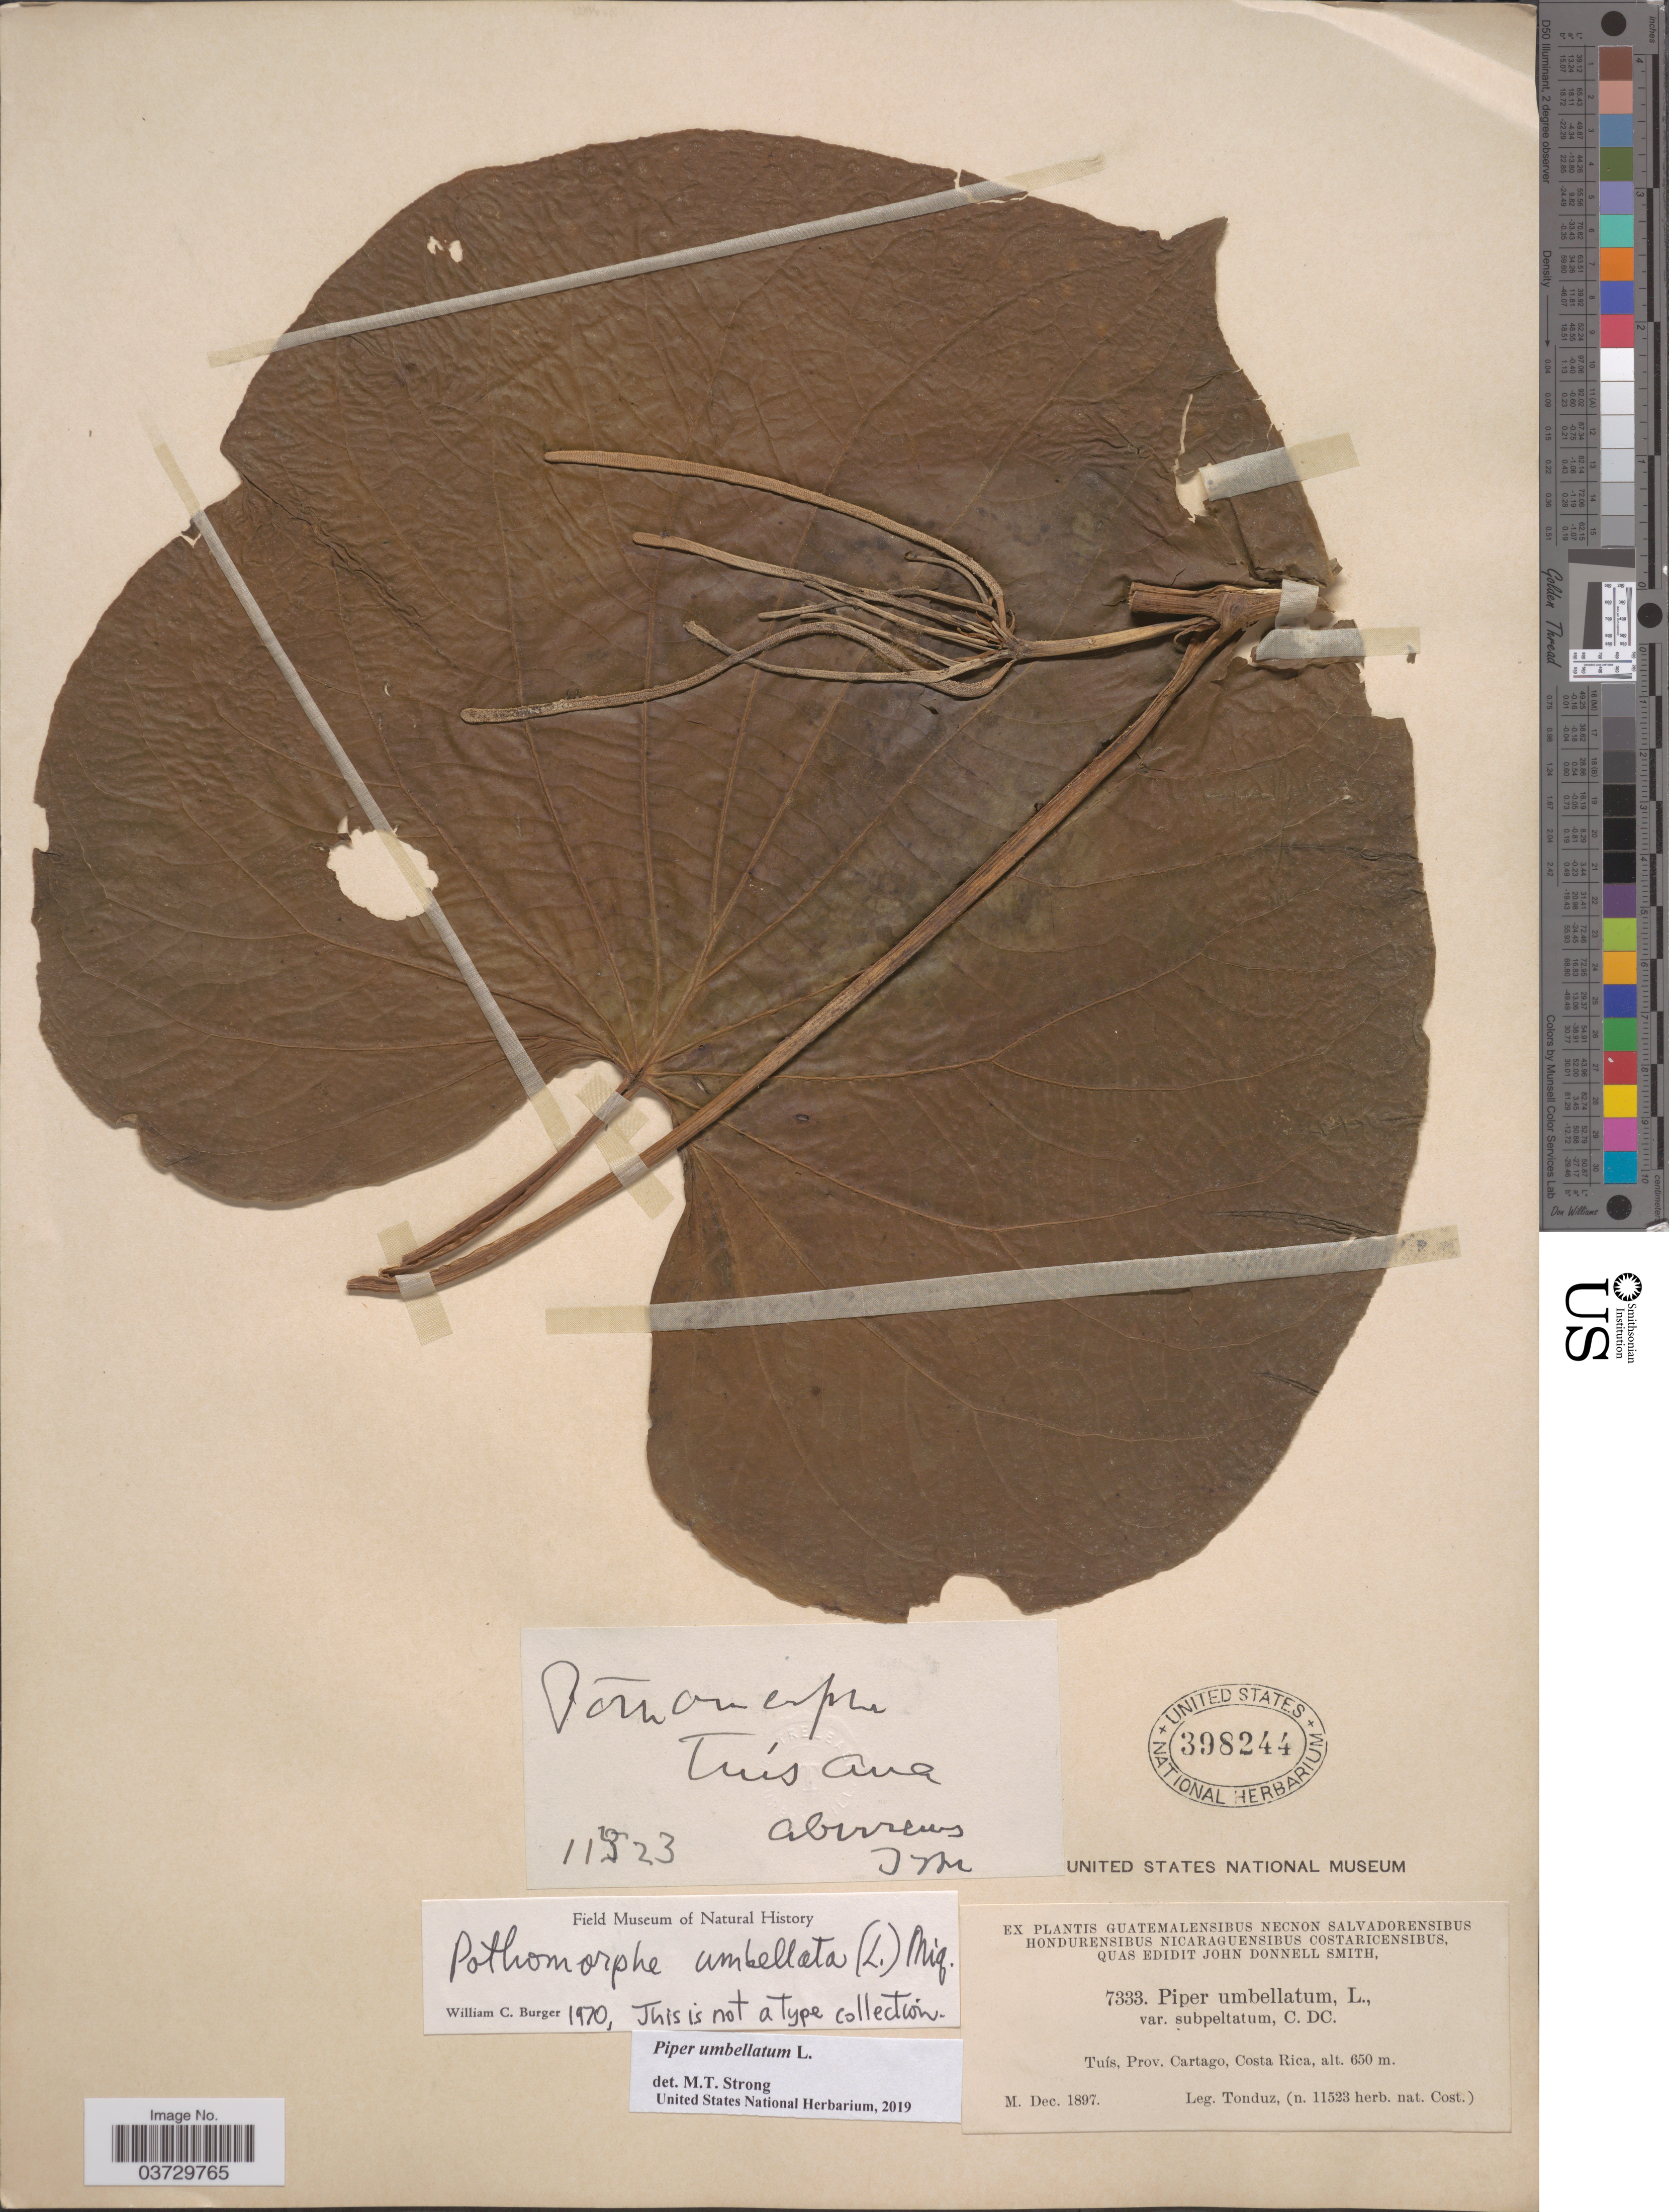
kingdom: Plantae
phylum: Tracheophyta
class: Magnoliopsida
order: Piperales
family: Piperaceae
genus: Piper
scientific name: Piper umbellatum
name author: L.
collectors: Tonduz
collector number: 7333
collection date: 1897-12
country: Costa Rica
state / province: Cartago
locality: Tuís.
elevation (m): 650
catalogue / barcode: US 398244